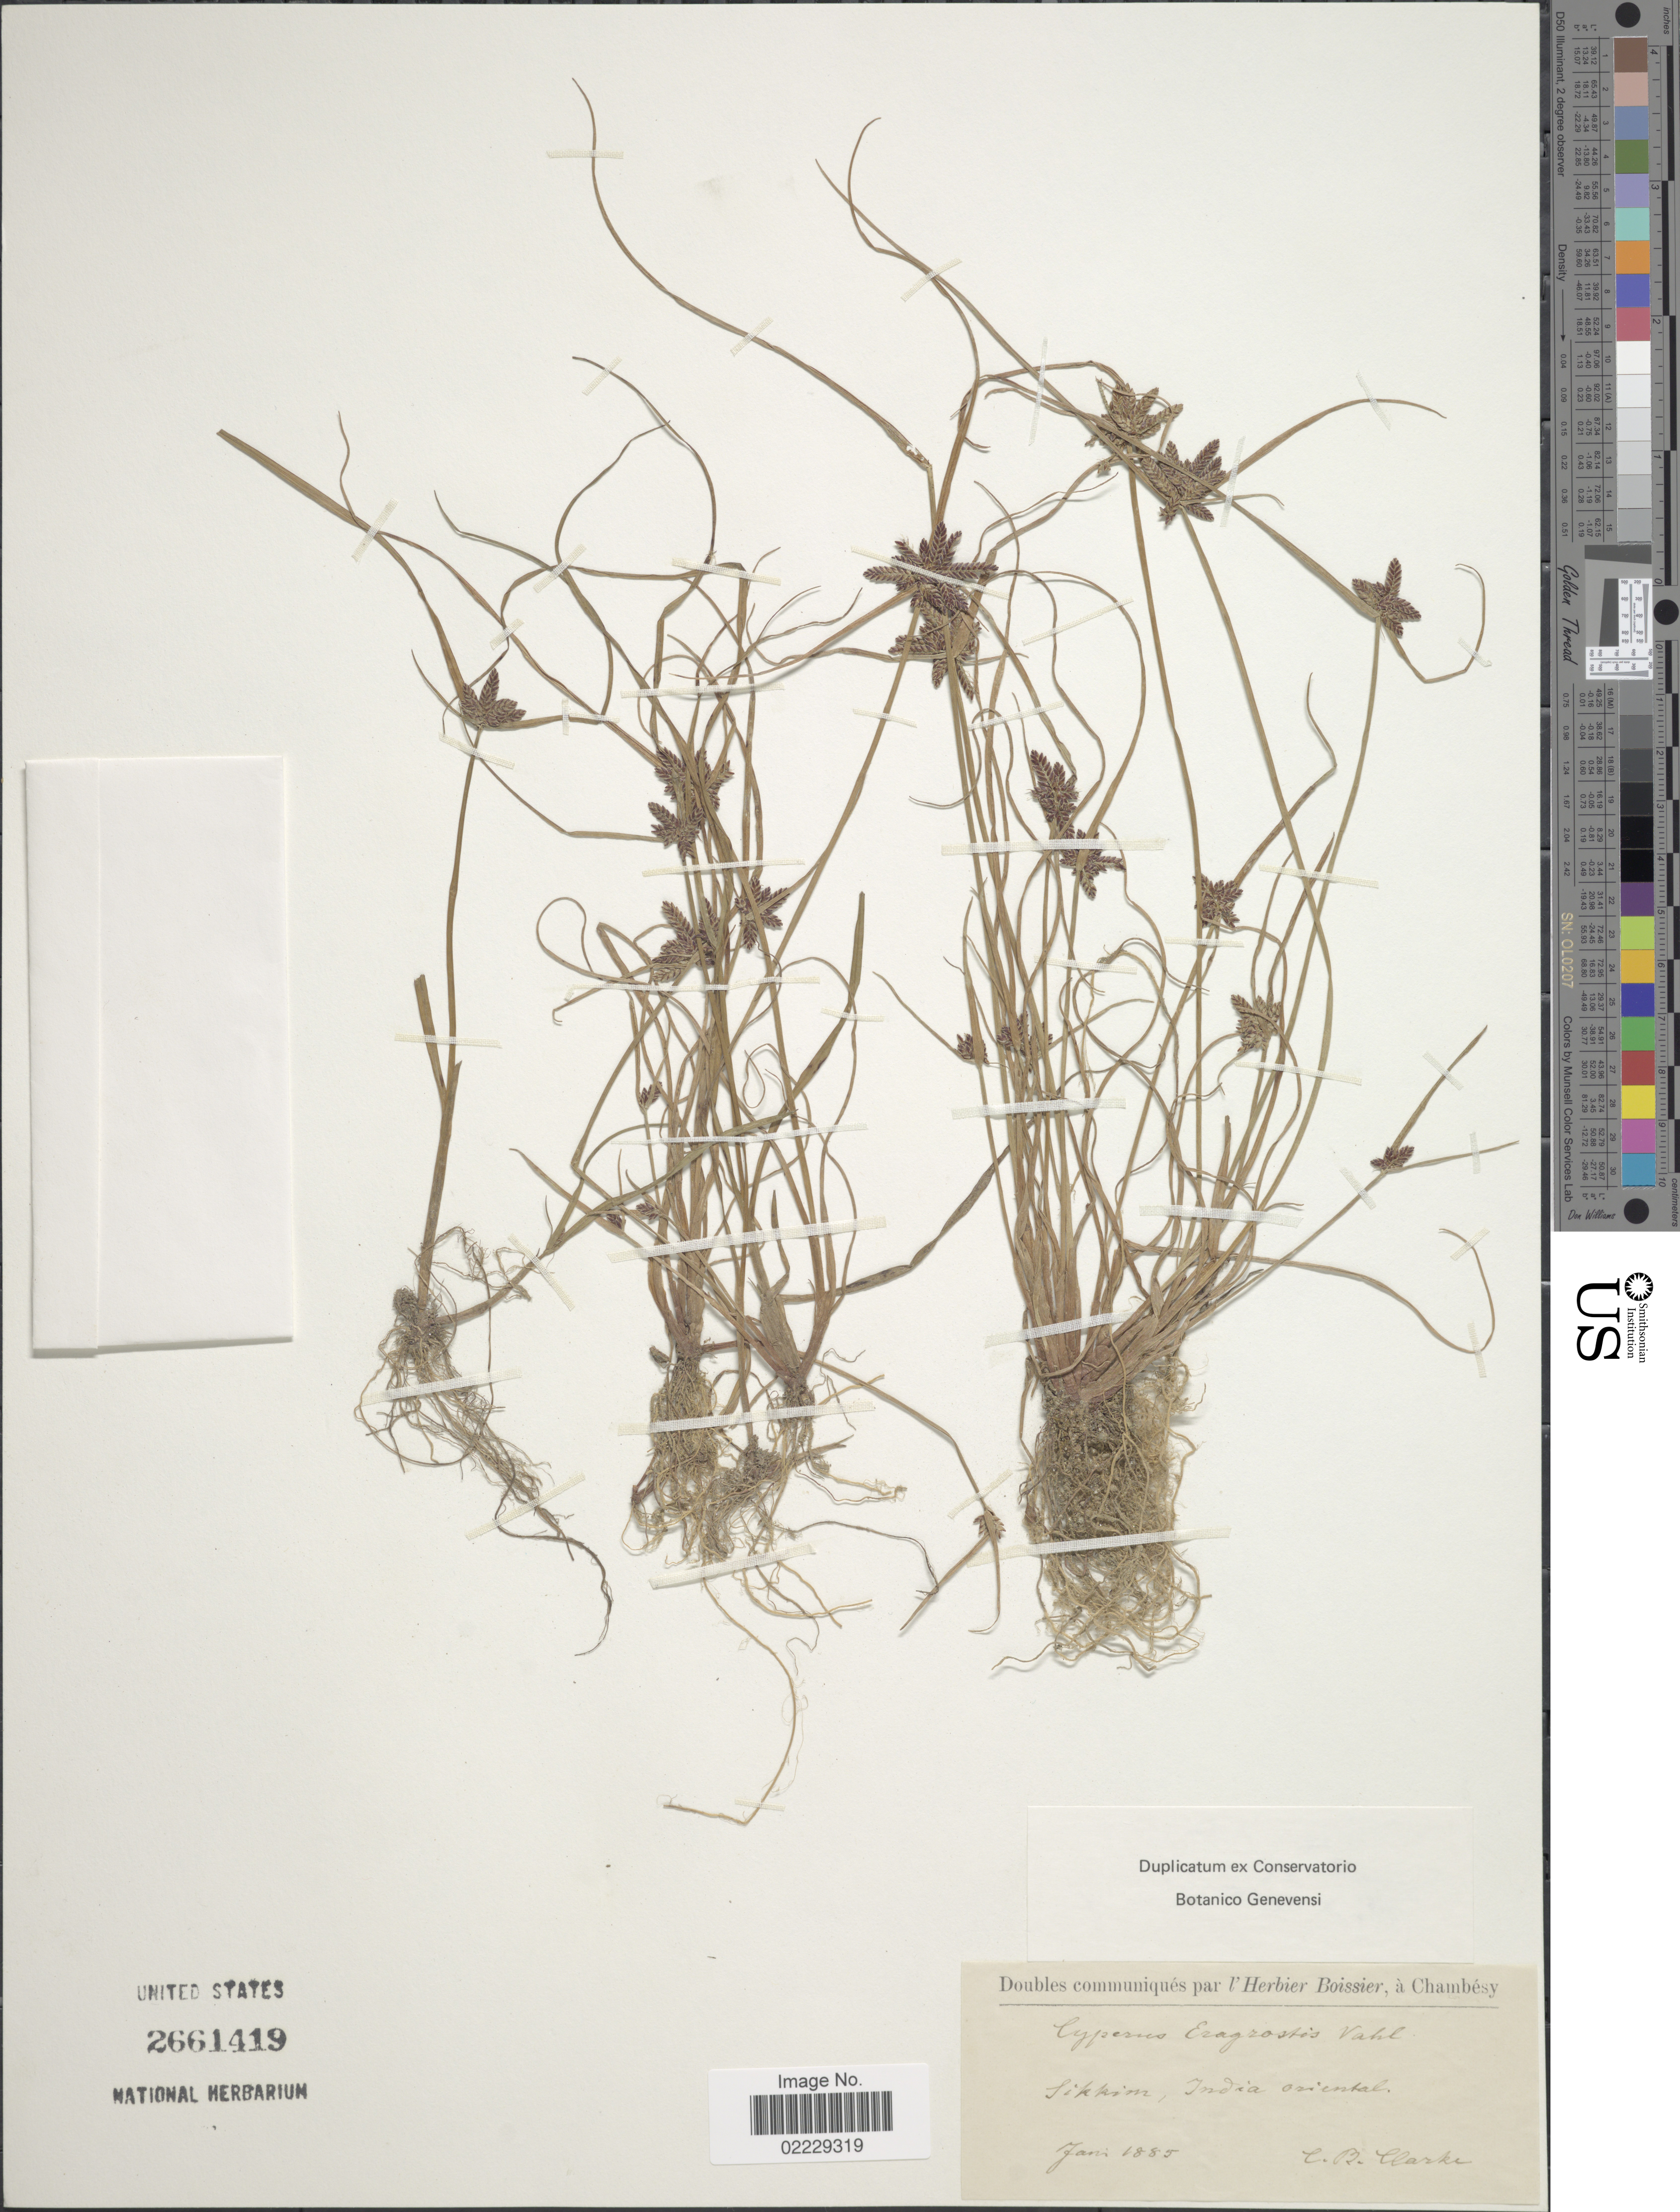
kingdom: Plantae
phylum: Tracheophyta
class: Liliopsida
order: Poales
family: Cyperaceae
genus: Cyperus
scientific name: Cyperus sanguinolentus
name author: Vahl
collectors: C. B. Clarke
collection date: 1885-01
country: India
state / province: Sikkim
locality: India Oriental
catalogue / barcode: US 2661419